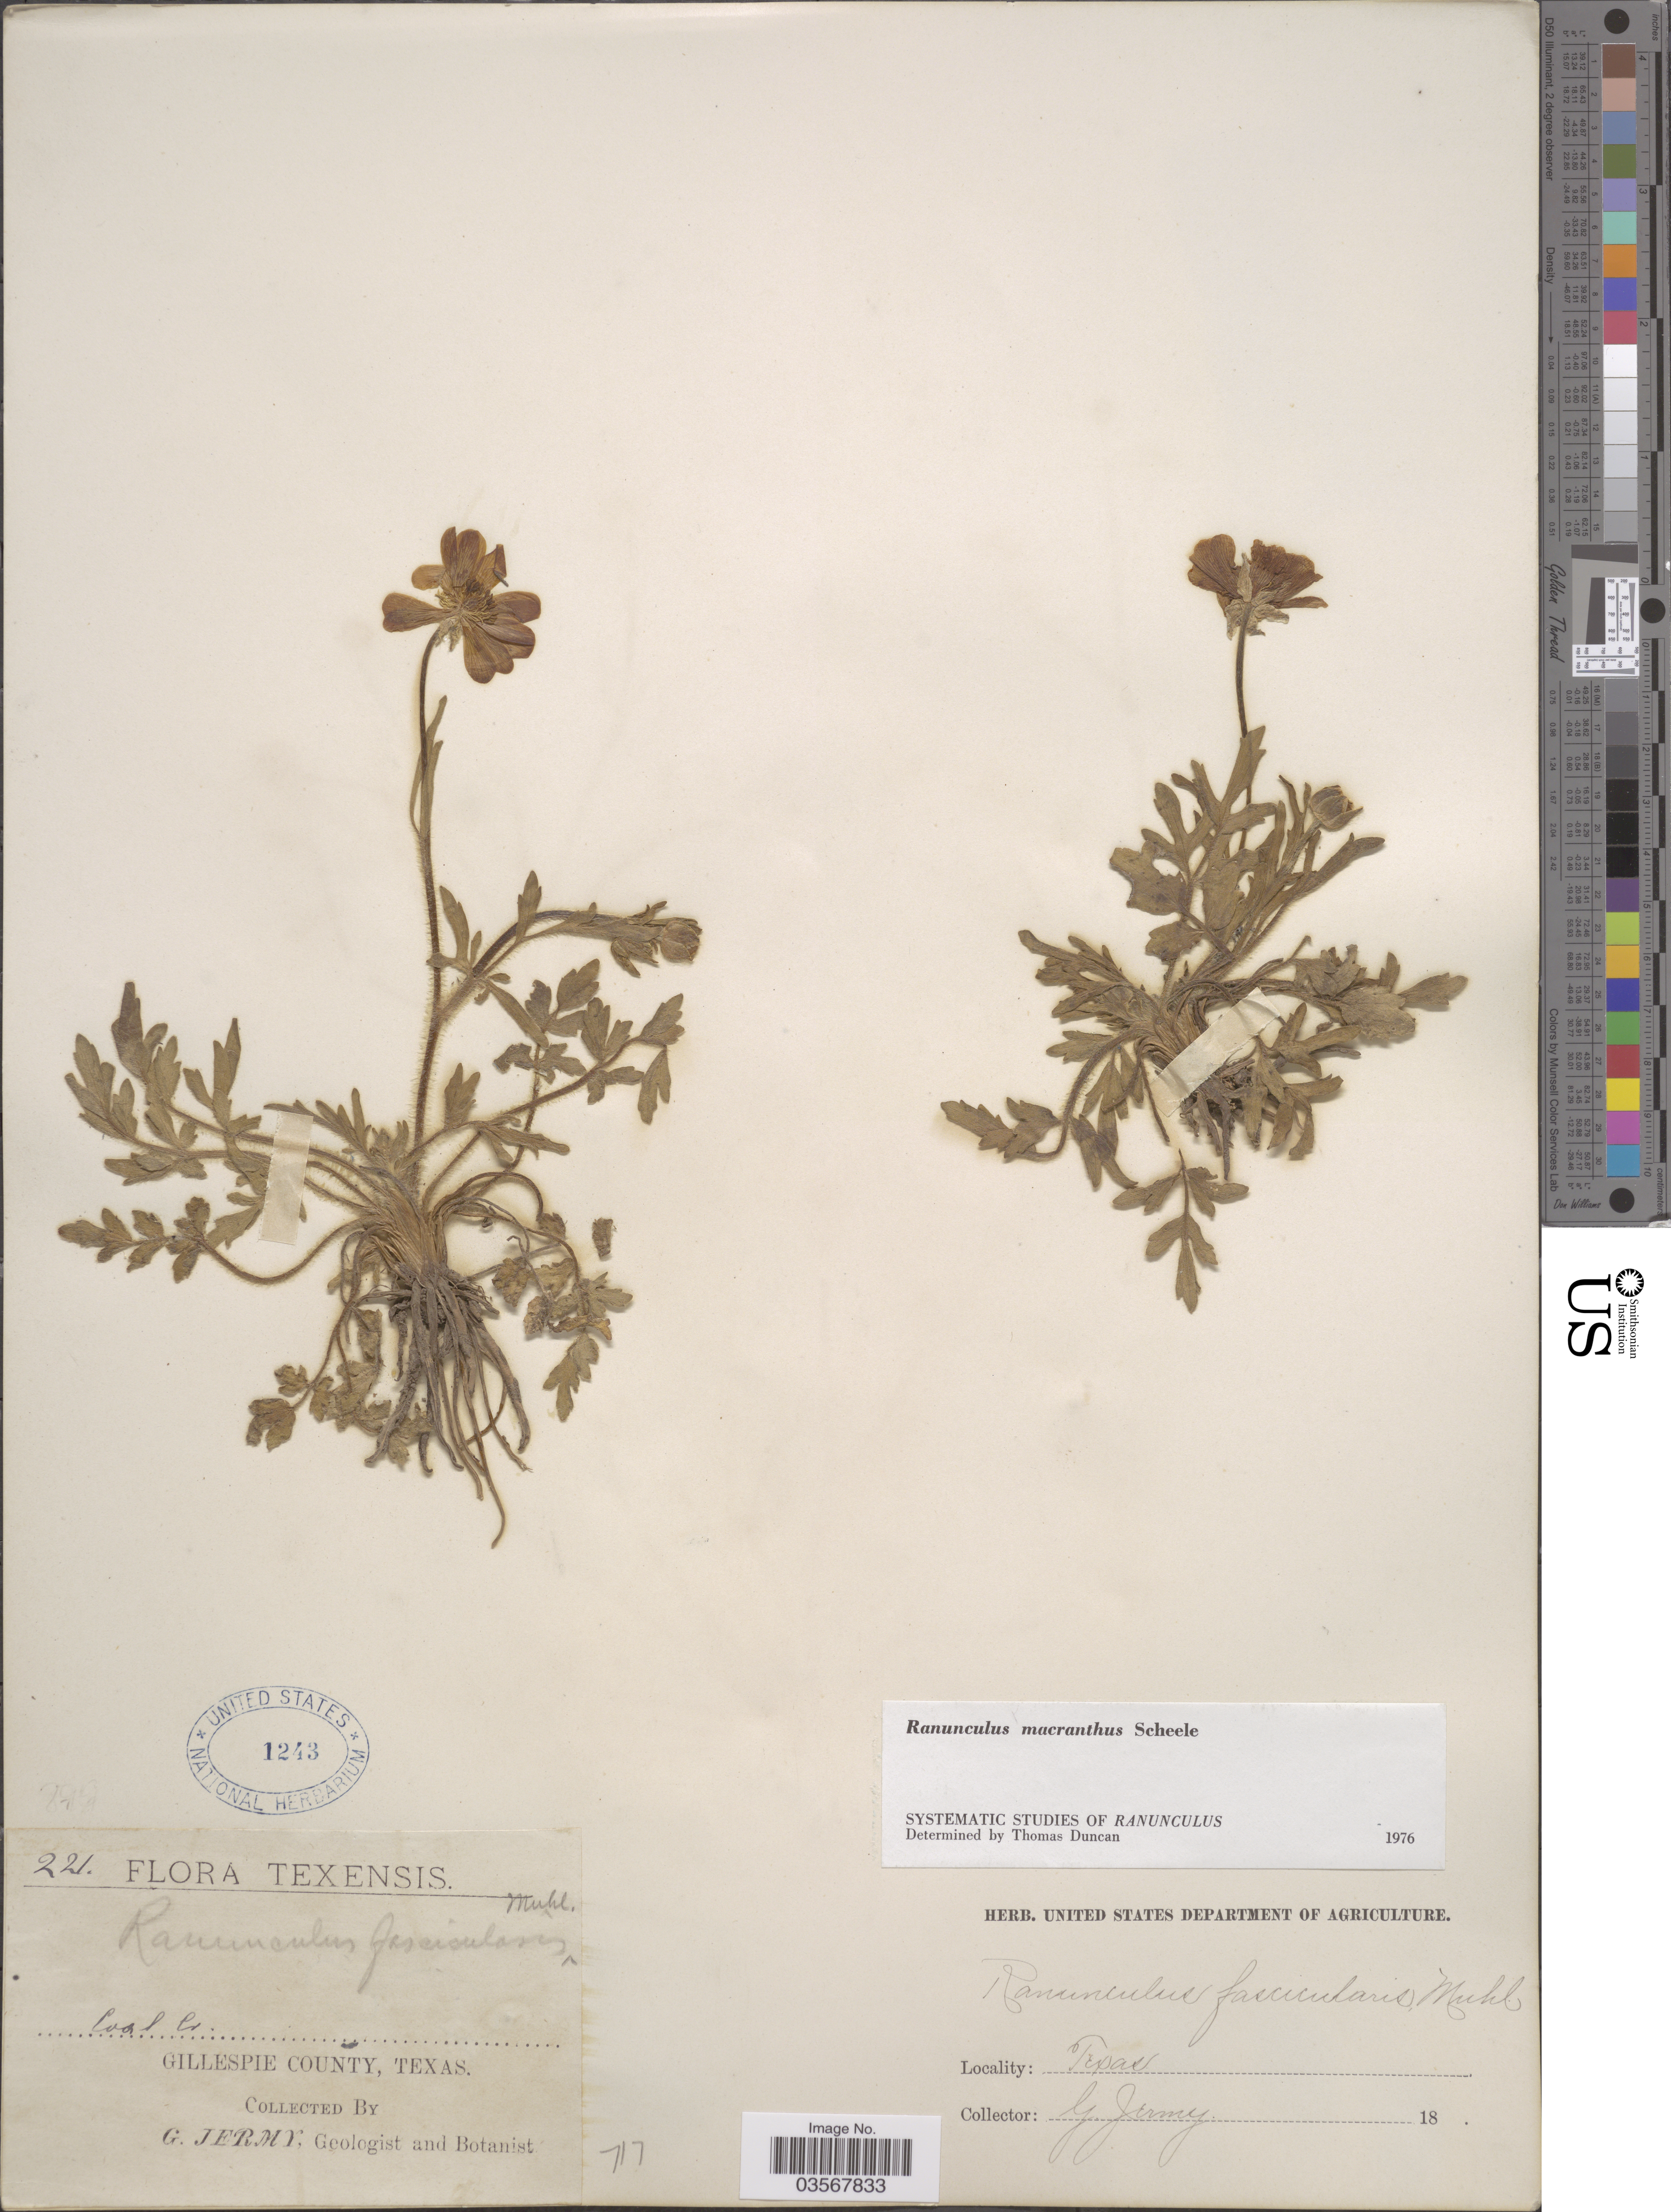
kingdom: Plantae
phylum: Tracheophyta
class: Magnoliopsida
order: Ranunculales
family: Ranunculaceae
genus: Ranunculus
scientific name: Ranunculus macranthus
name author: Scheele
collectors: G. Jermy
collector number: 221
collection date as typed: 18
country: United States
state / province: Texas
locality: Coal Cr. Gillespie County.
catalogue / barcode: US 1243